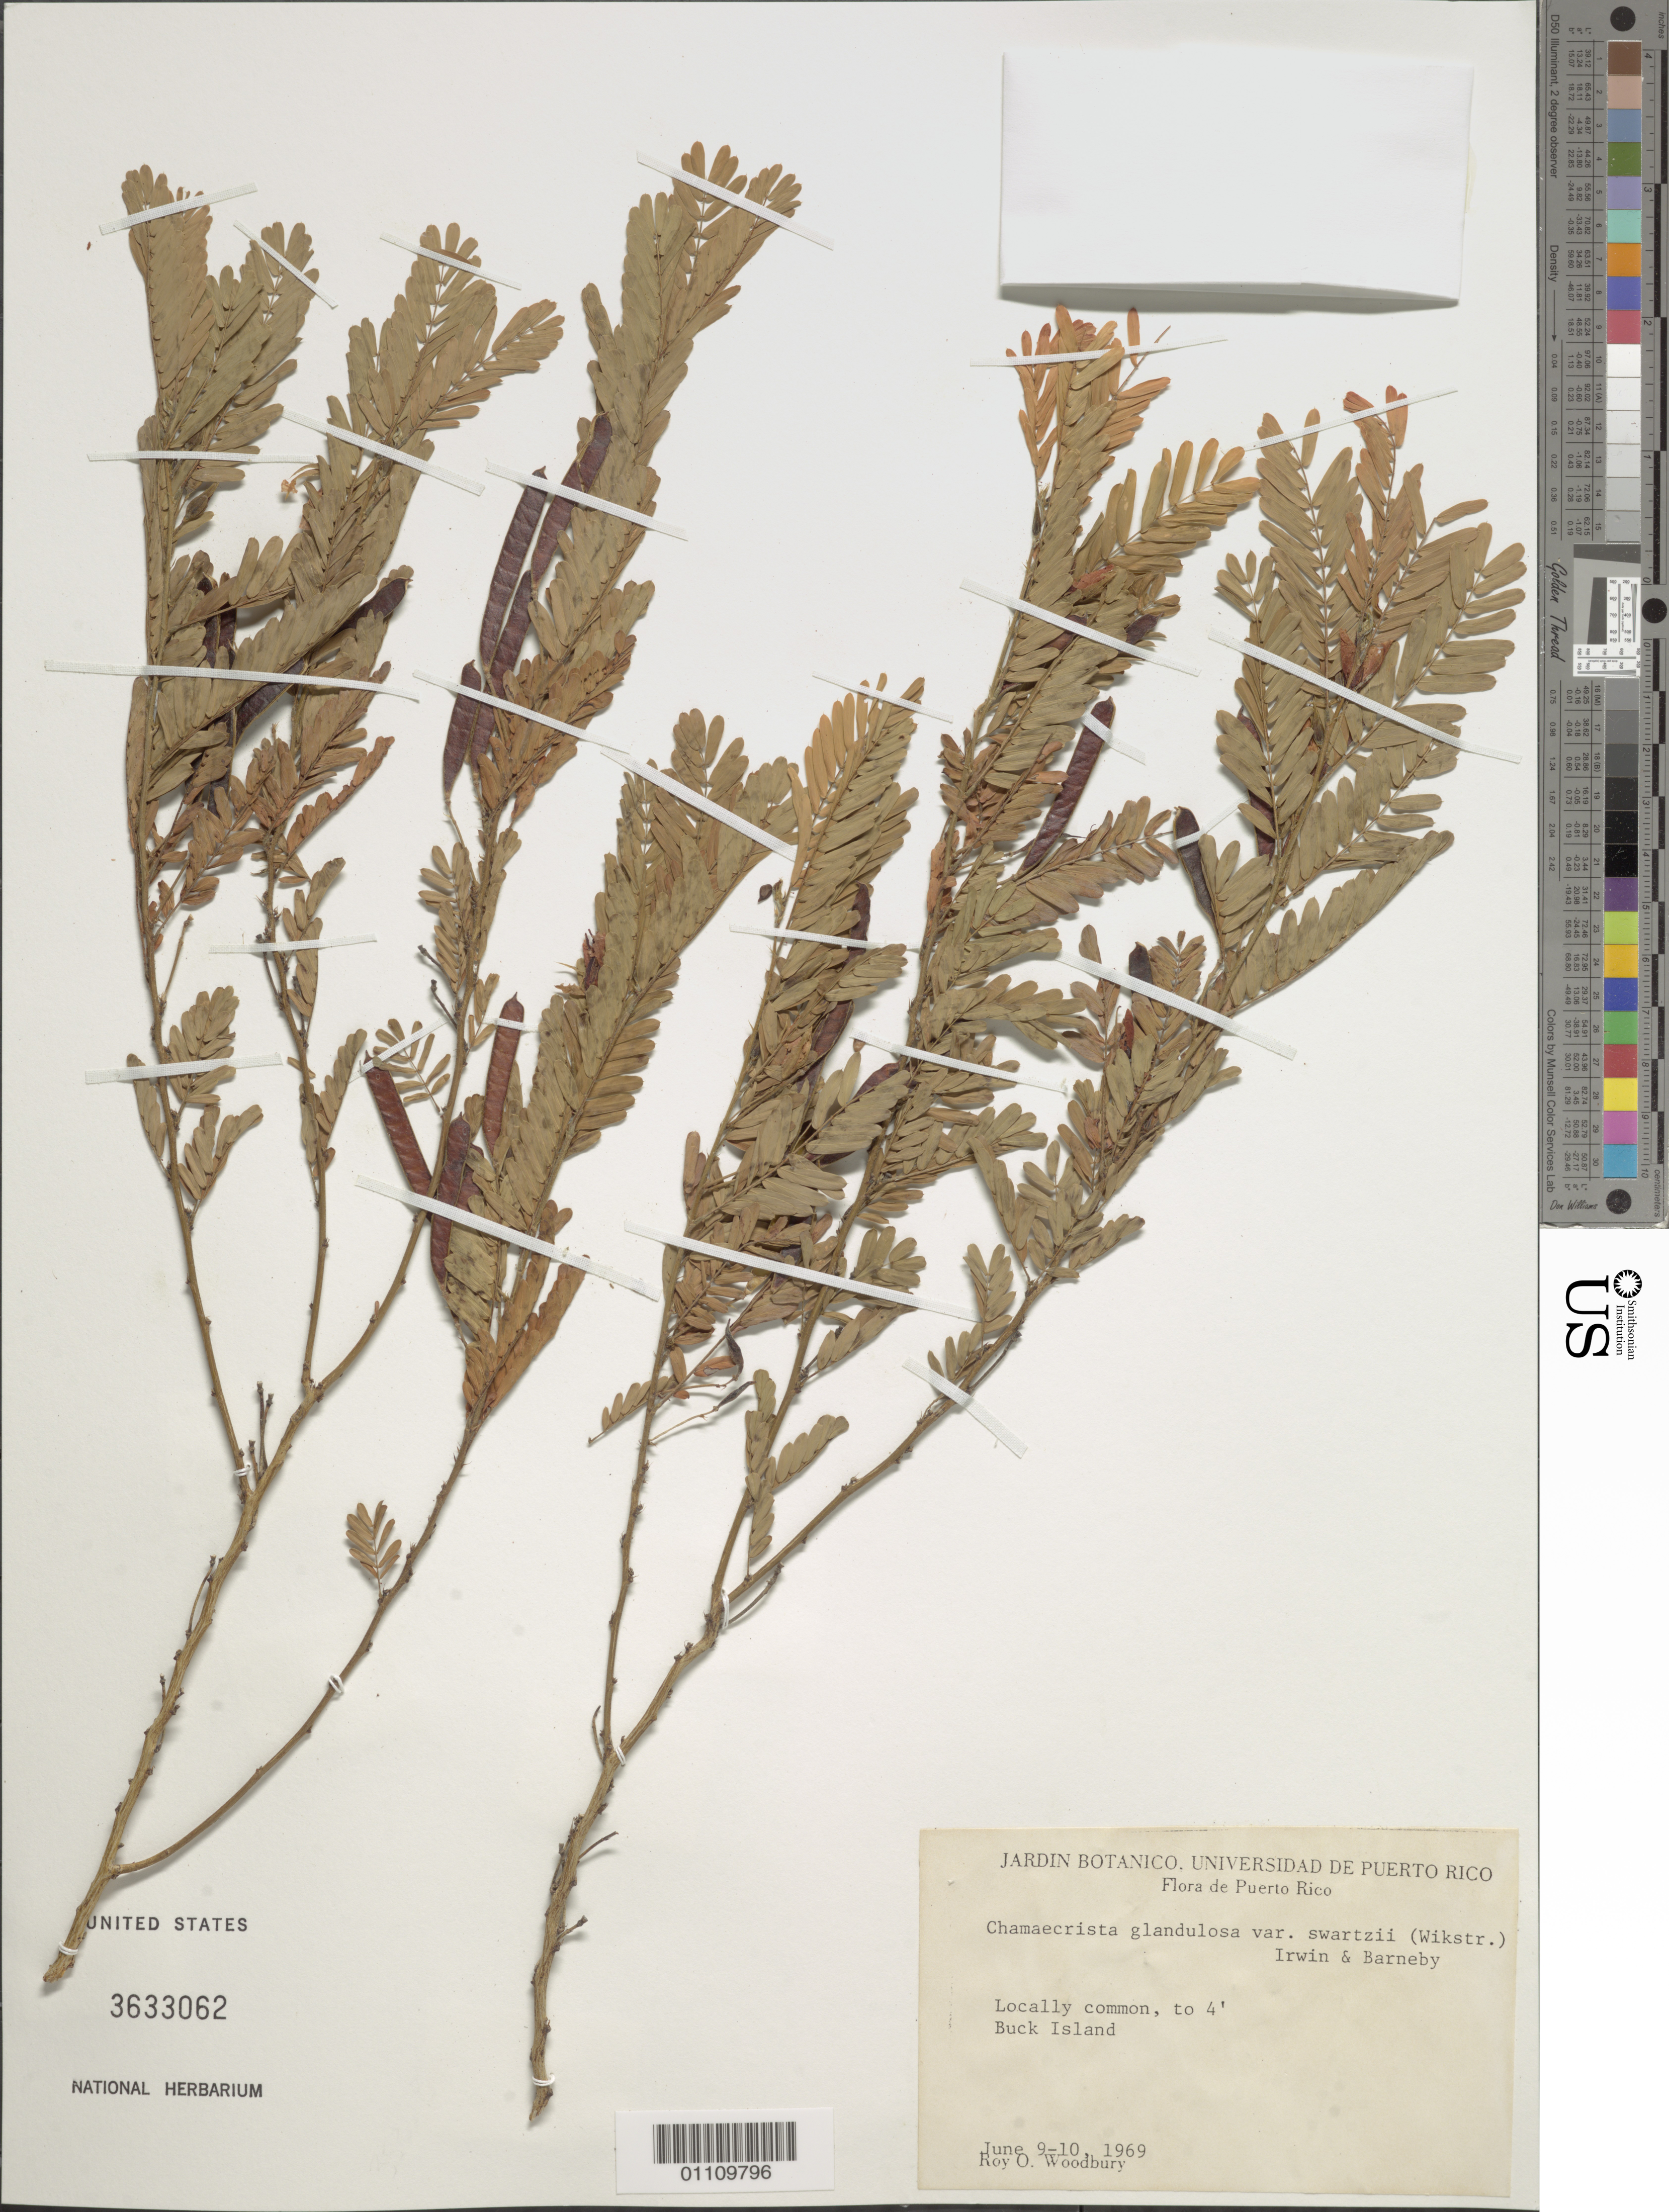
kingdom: Plantae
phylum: Tracheophyta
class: Magnoliopsida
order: Fabales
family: Fabaceae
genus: Chamaecrista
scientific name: Chamaecrista glandulosa var. swartzii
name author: (Wikstr.) H.S. Irwin & Barneby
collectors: R. O. Woodbury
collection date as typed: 09 Jun 1969 to 10 Jun 1969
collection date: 1969-06-09/1969-06-10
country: British Virgin Islands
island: Buck I.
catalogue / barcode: US 3633062